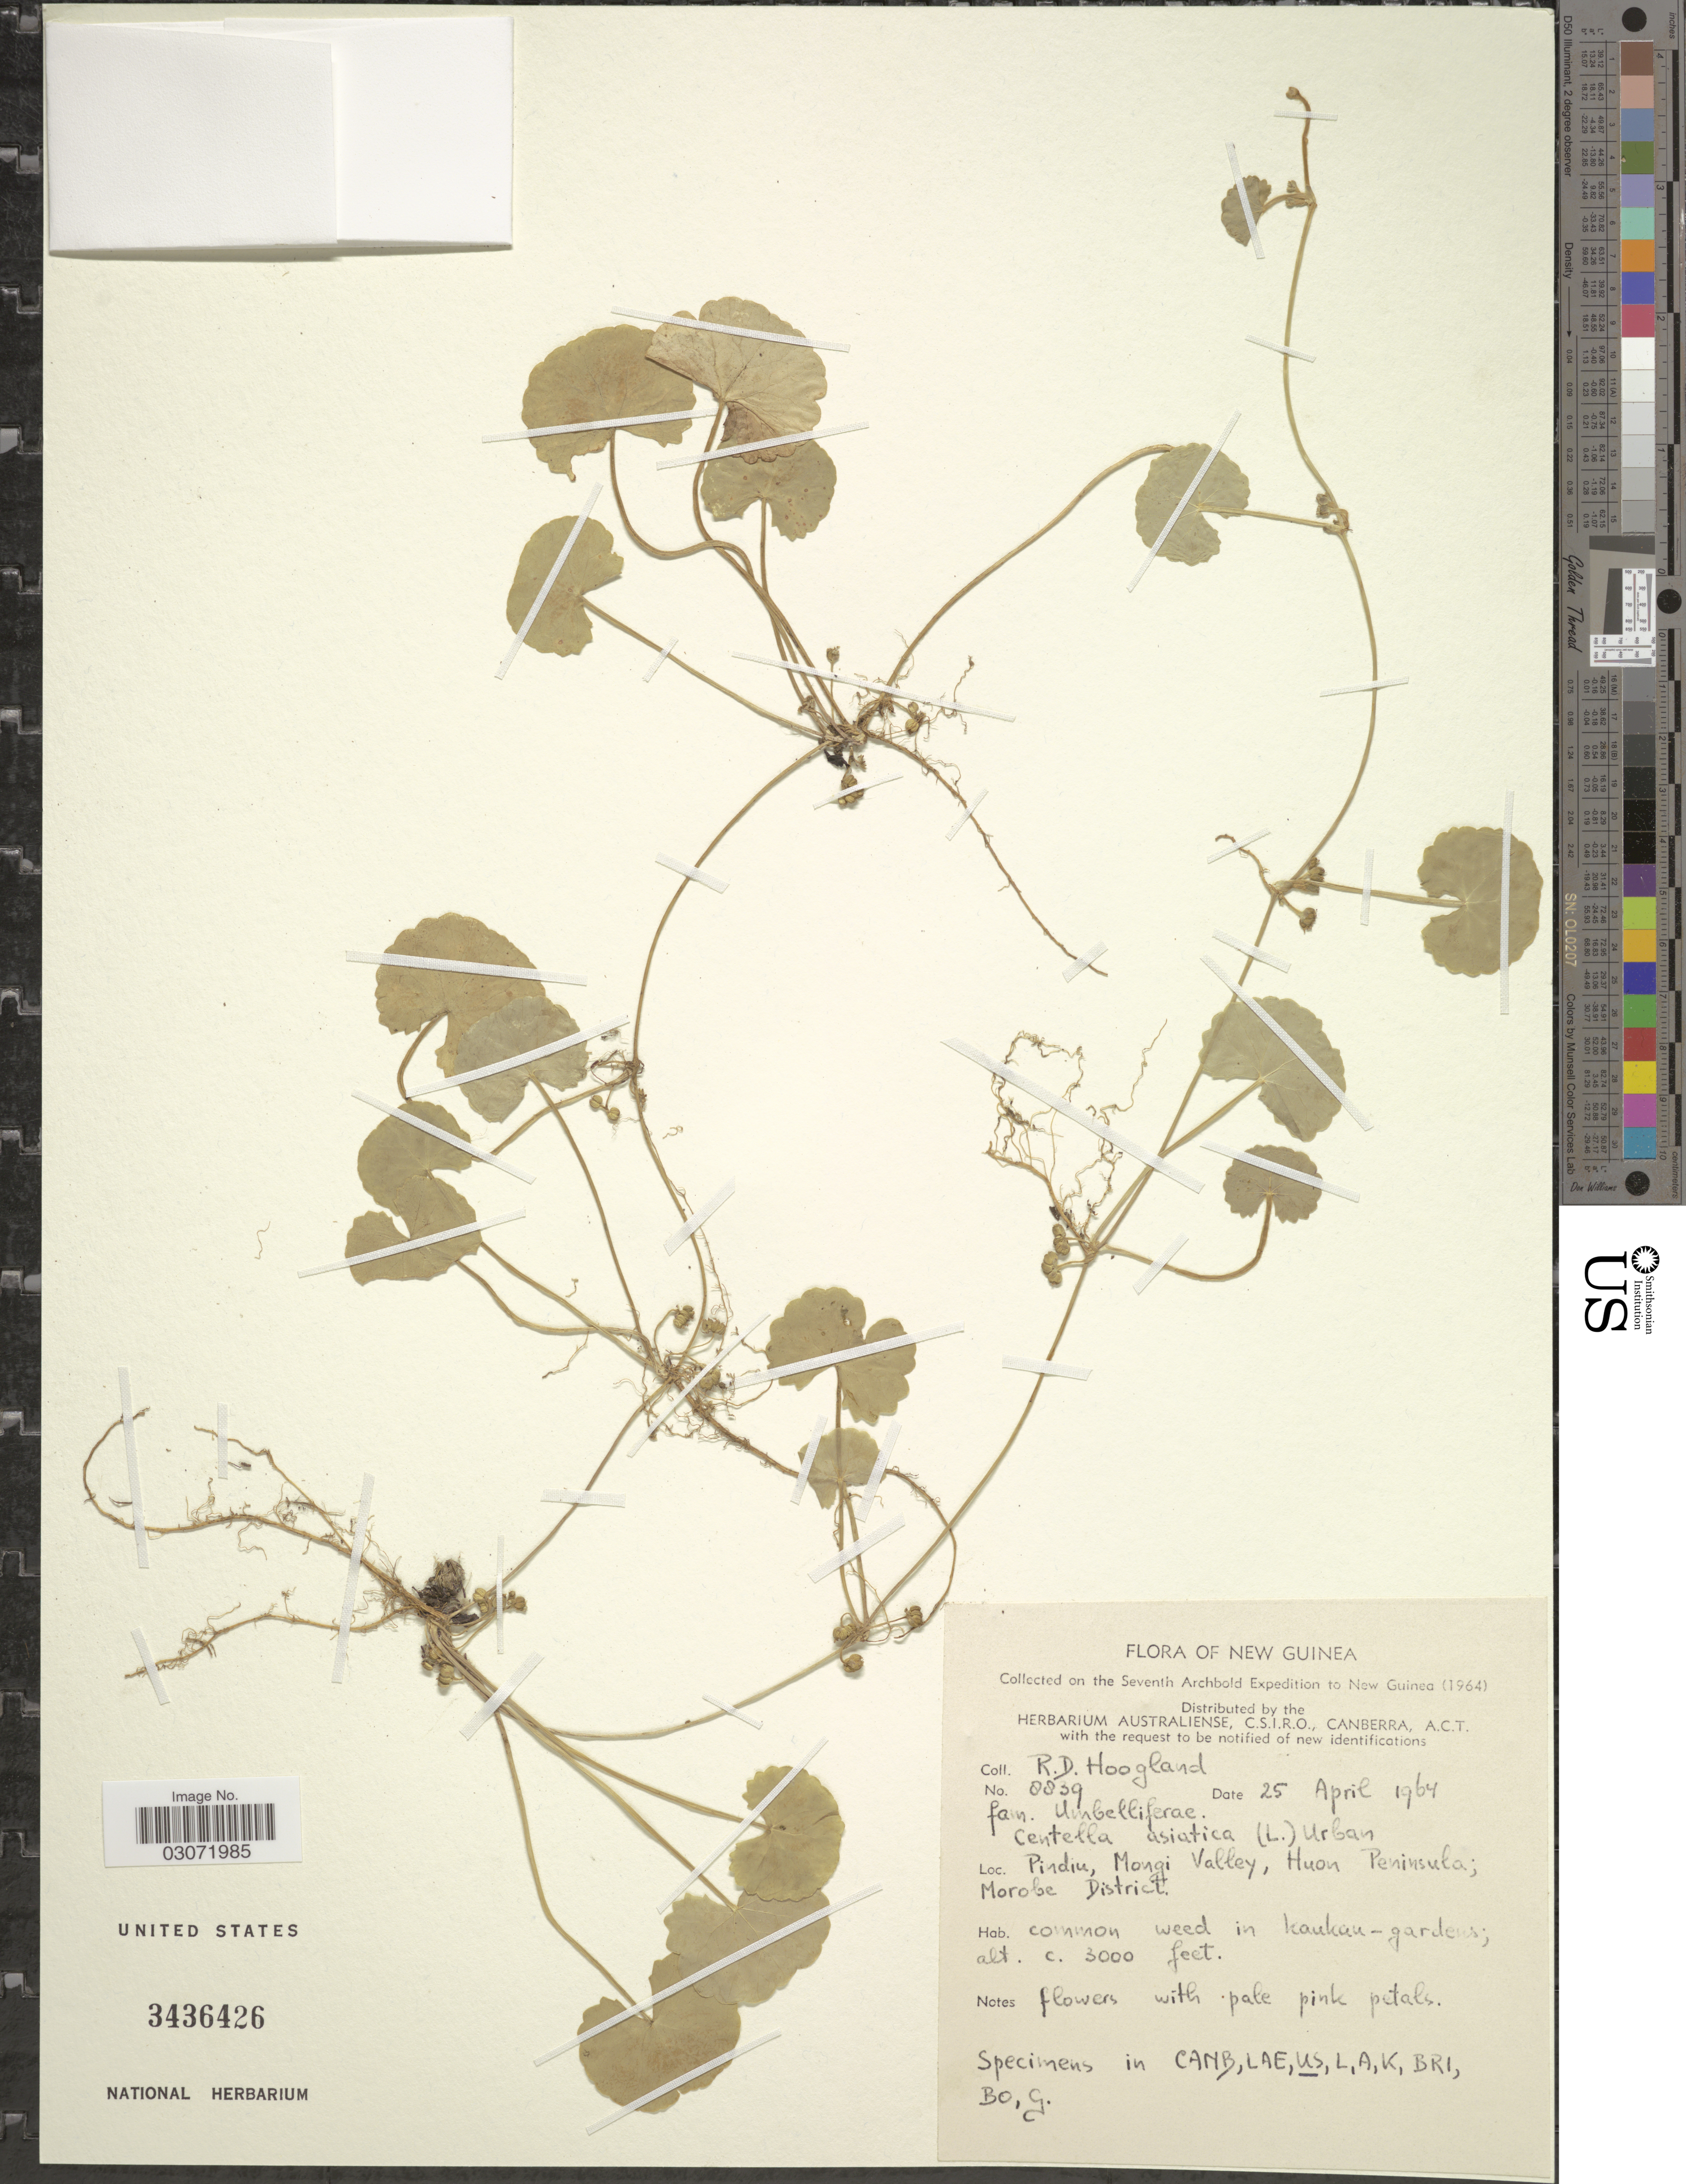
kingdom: Plantae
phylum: Tracheophyta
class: Magnoliopsida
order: Apiales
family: Apiaceae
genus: Centella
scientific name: Centella asiatica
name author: (L.) Urb.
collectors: R. D. Hoogland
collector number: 8839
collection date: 1964-04-25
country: Papua New Guinea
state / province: Morobe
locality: New Guinea. Pindiu, Mongi Valley, Huon Peninsula; Morobe District.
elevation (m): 914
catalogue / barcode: US 3436426